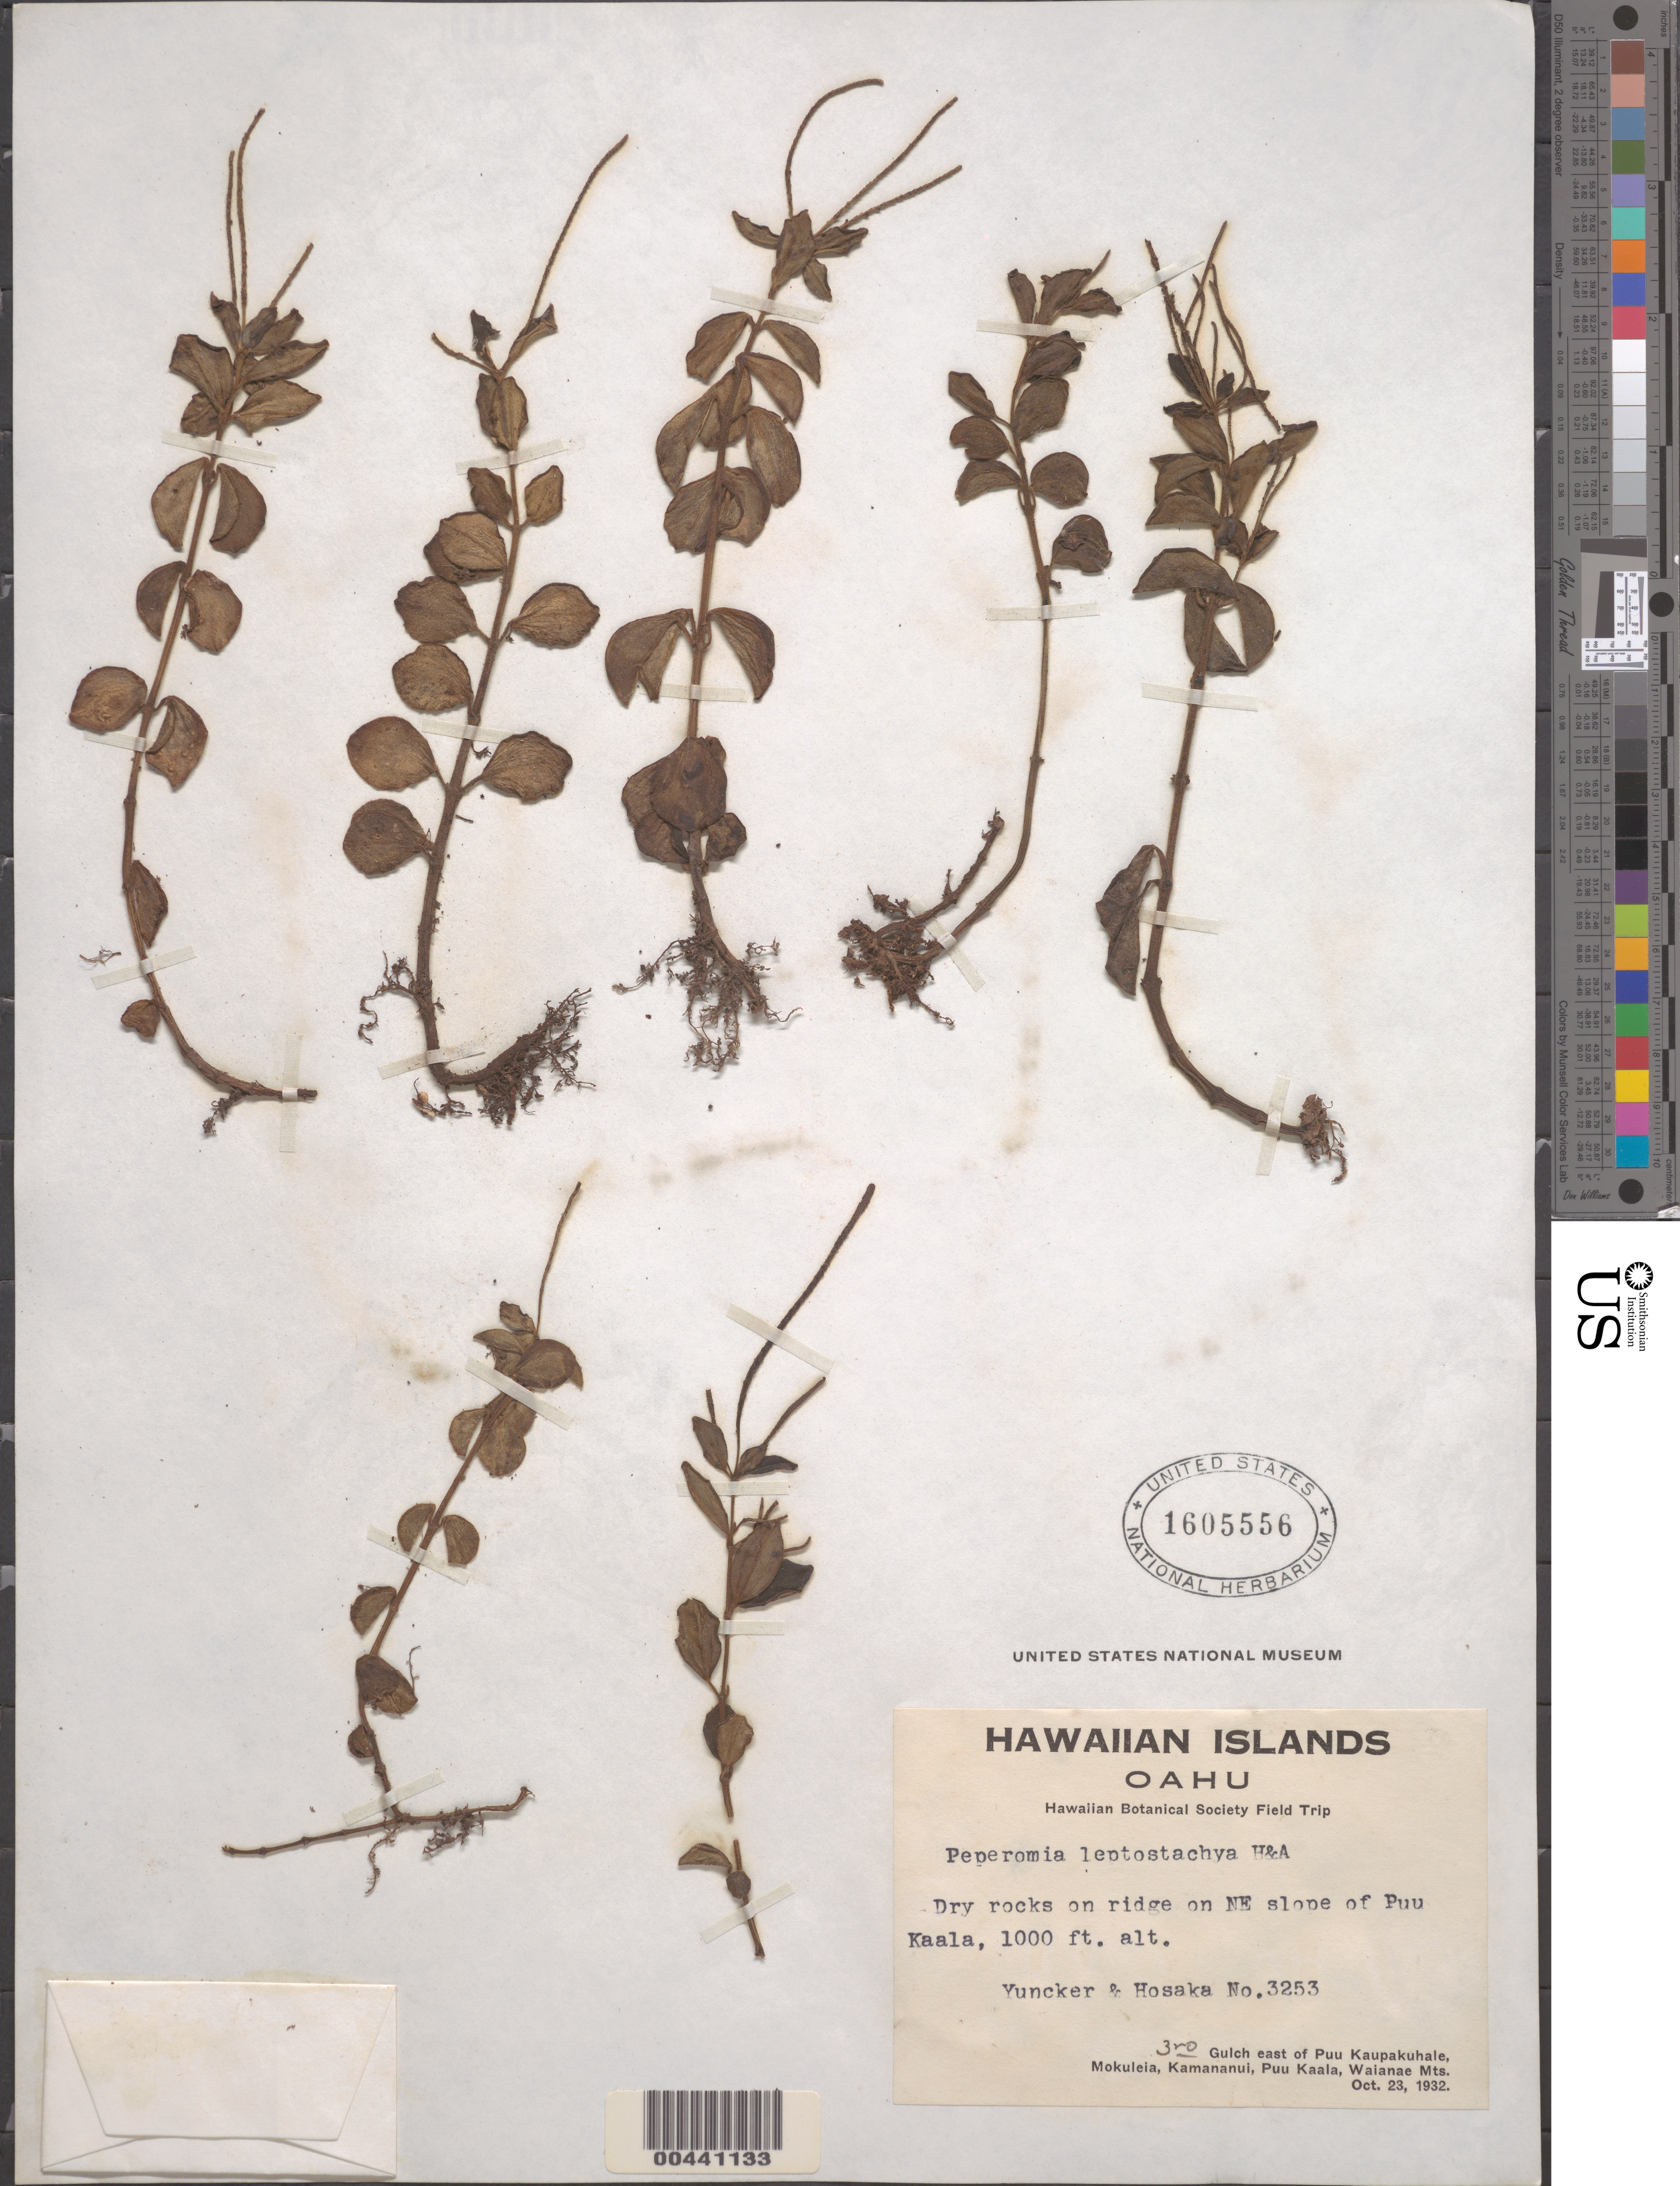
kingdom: Plantae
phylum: Tracheophyta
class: Magnoliopsida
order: Piperales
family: Piperaceae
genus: Peperomia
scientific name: Peperomia leptostachya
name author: Hook. & Arn.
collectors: T. G. Yuncker & Hosaka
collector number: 3253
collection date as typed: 23 Oct 1932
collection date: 1932-10-23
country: United States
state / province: Hawaii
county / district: Honolulu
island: Oahu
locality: On the NE slope of Puu Kaala, 3rd gulch E of Puu Kaupakuhale, Mokuleia, Kamananui, Puu Kaala, Waiainae Mts.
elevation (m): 305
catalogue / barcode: US 1605556